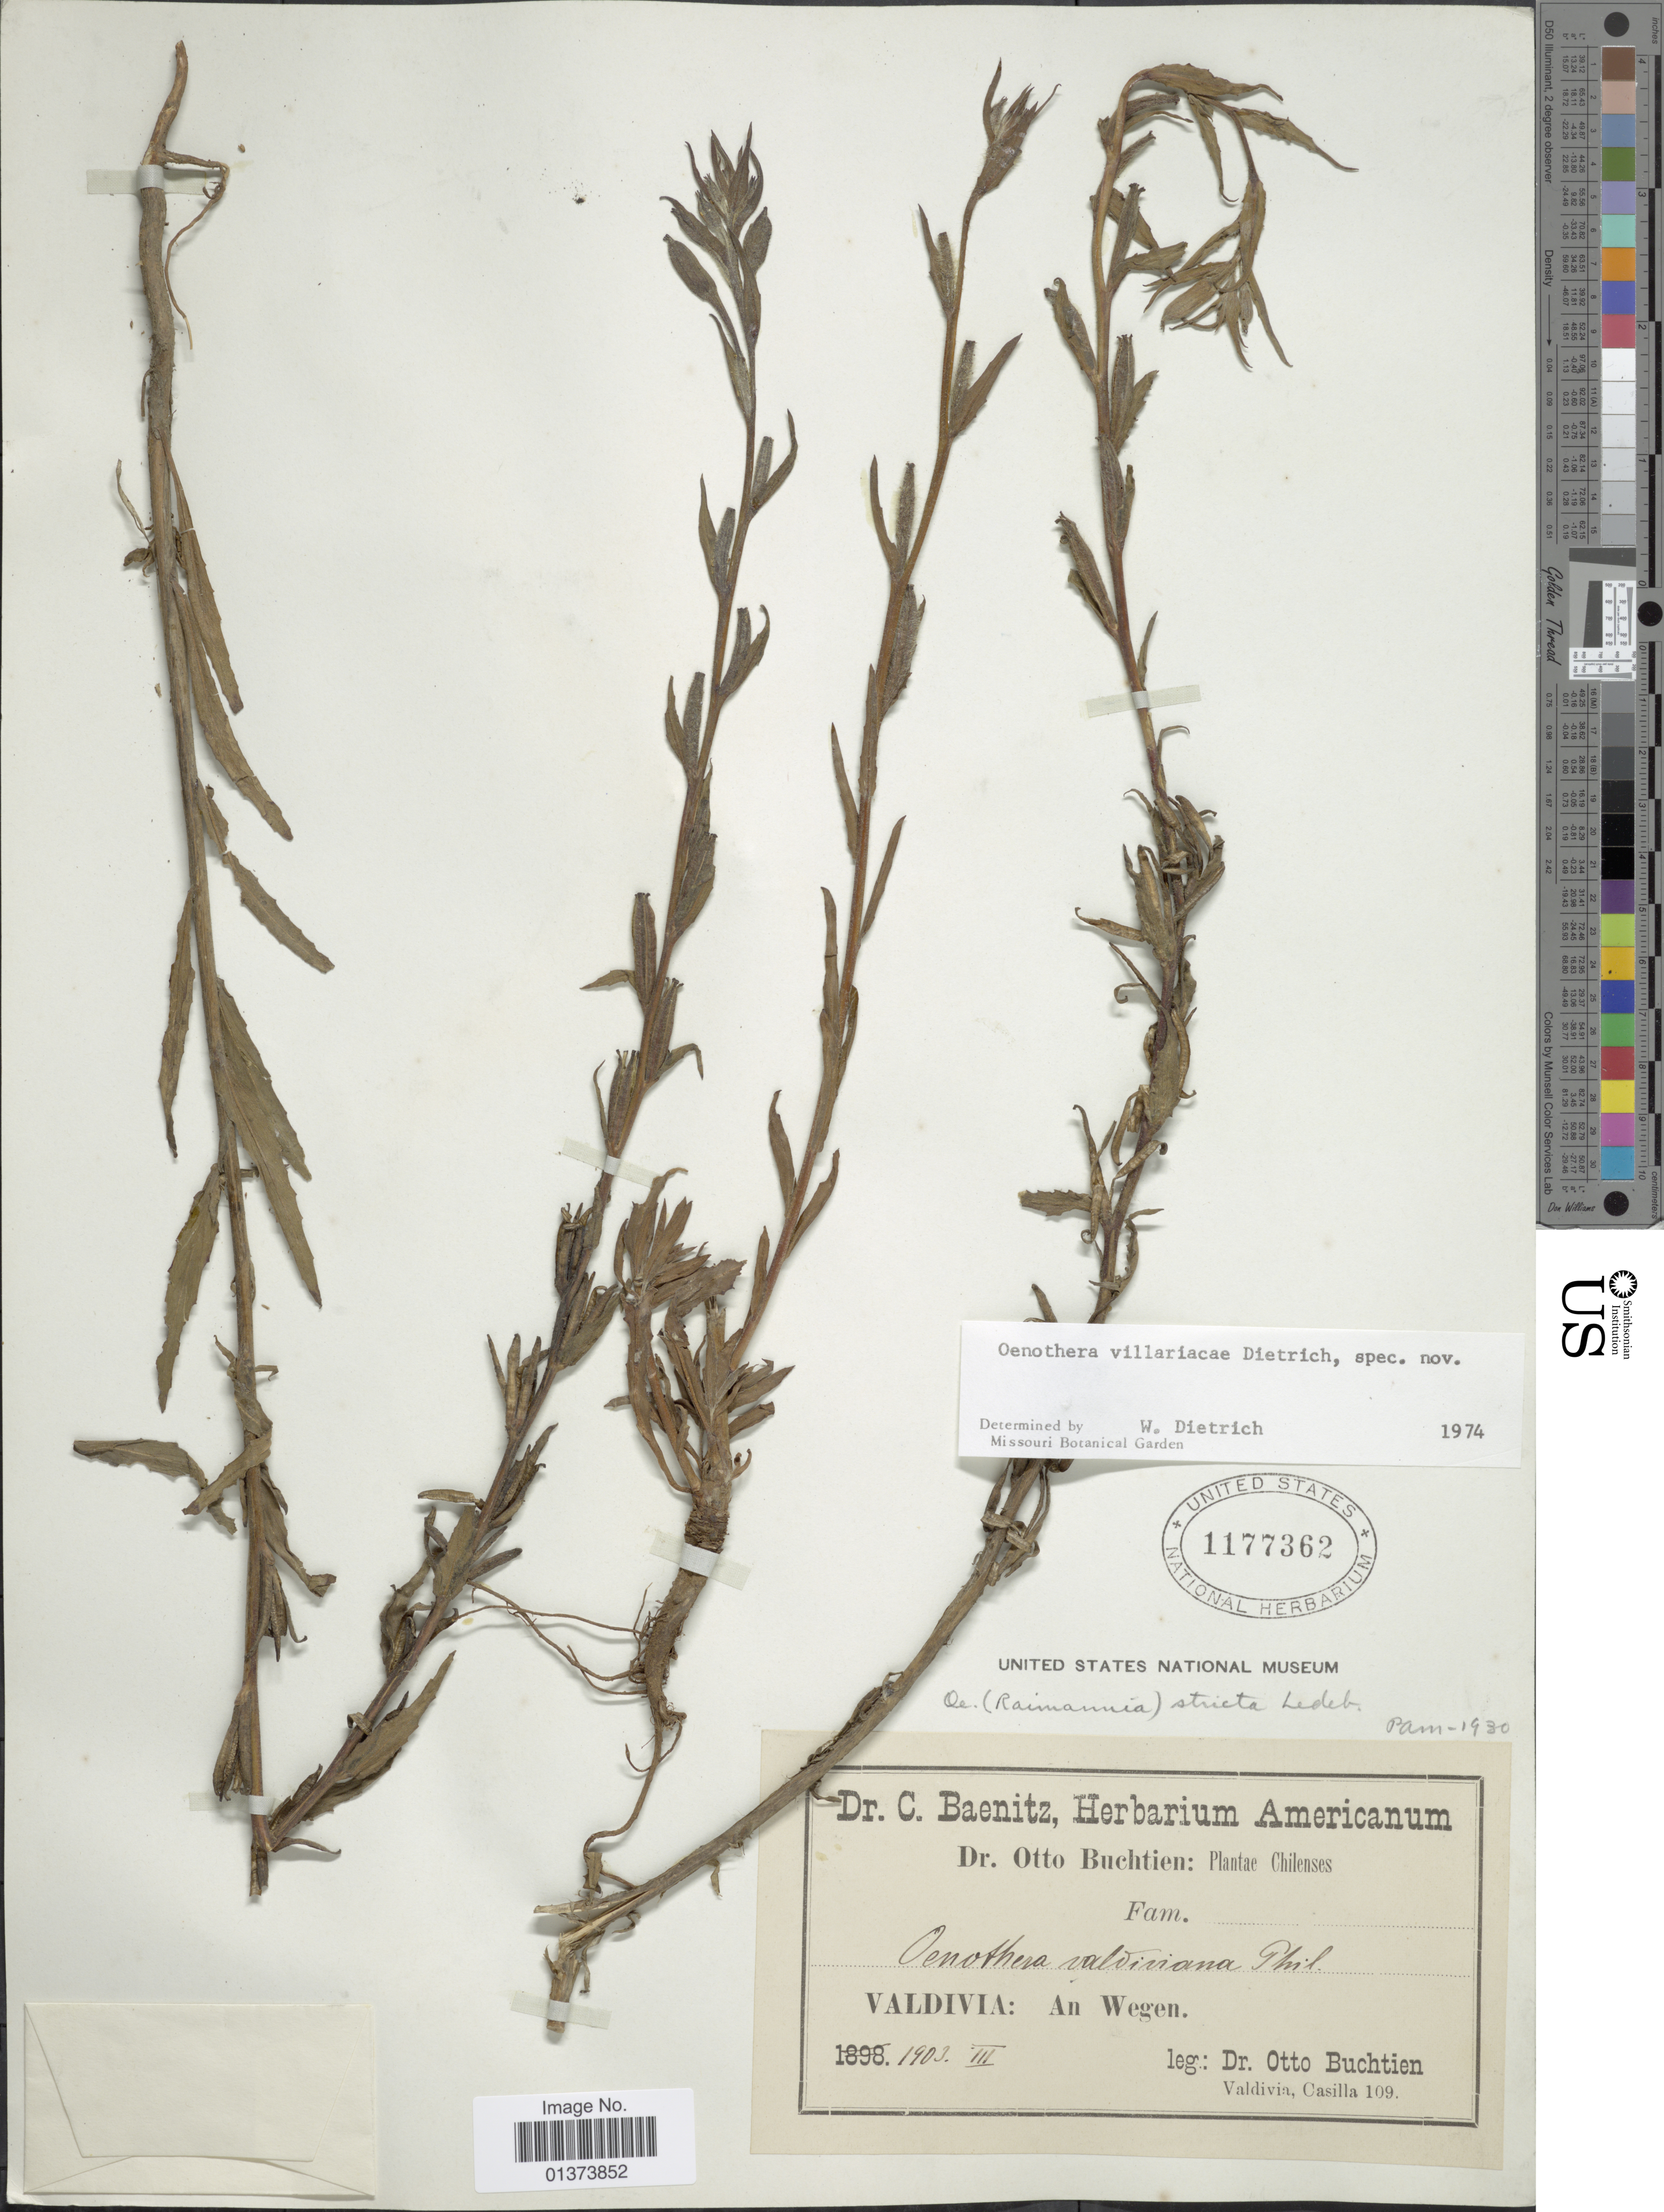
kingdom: Plantae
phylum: Tracheophyta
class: Magnoliopsida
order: Myrtales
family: Onagraceae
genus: Oenothera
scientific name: Oenothera villaricae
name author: W. Dietr.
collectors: O. Buchtien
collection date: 1903-03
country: Chile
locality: Valdivia: An Wegen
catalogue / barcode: US 1177362